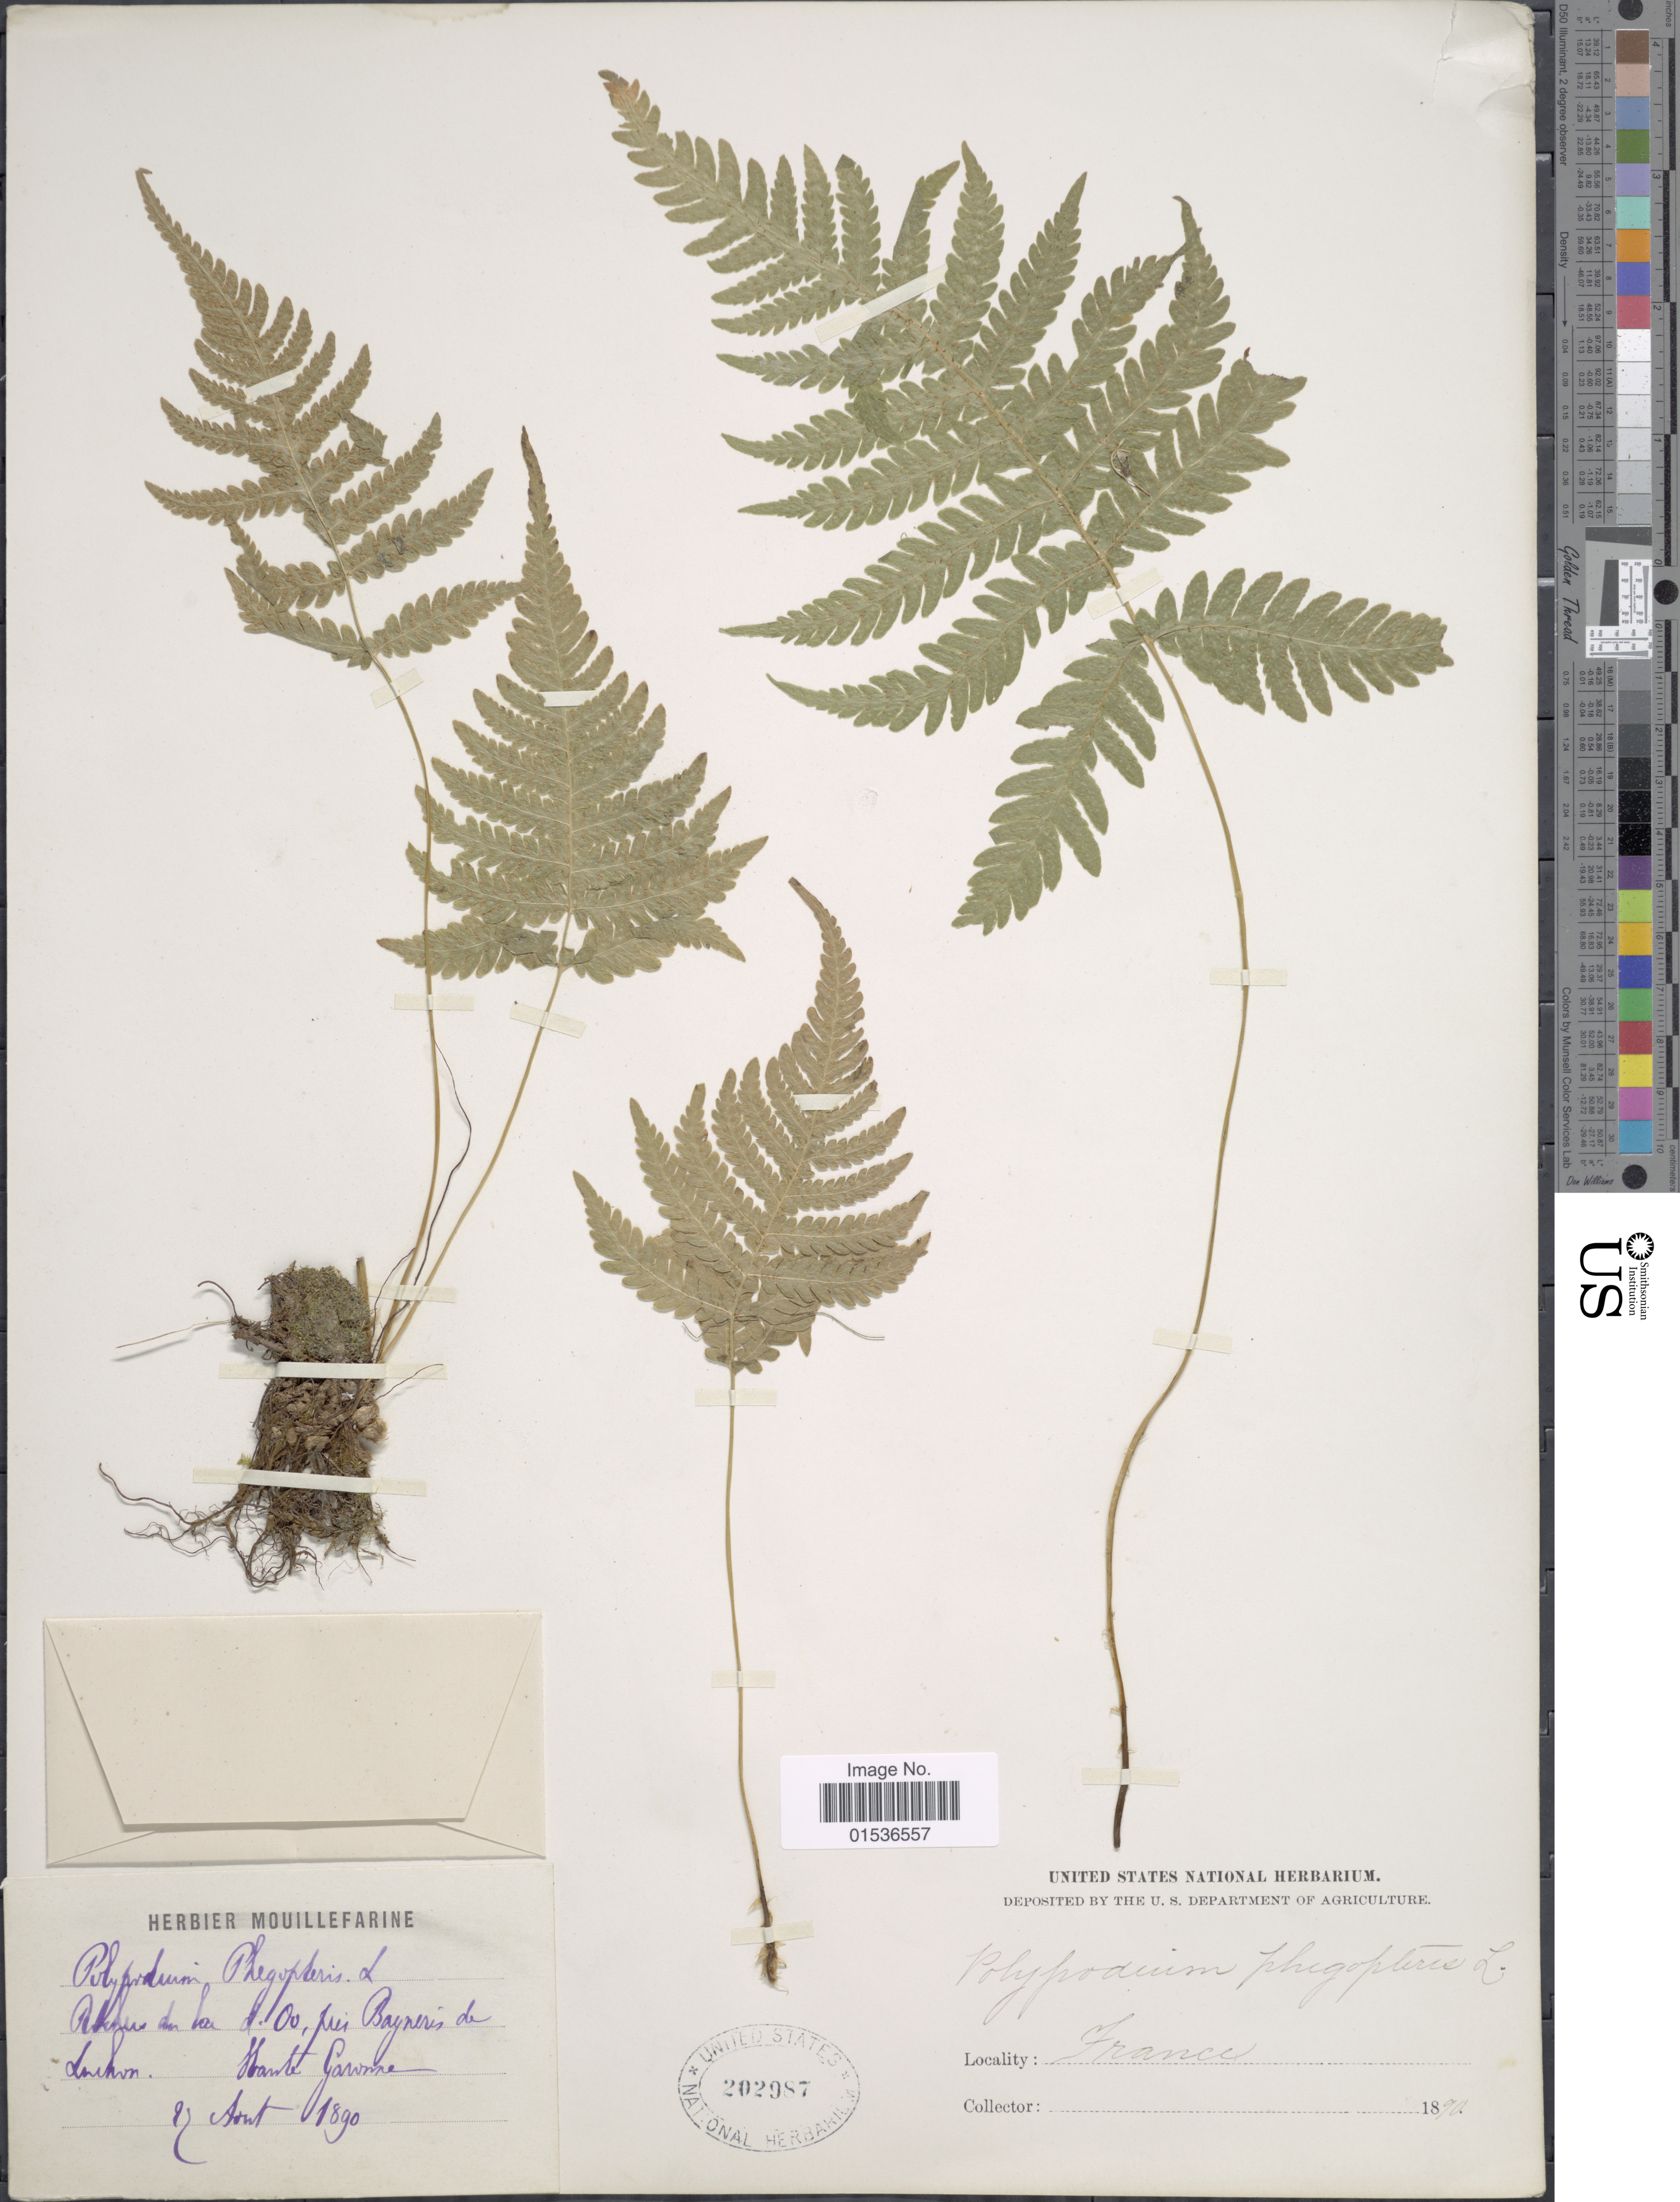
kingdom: Plantae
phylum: Tracheophyta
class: Polypodiopsida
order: Polypodiales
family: Thelypteridaceae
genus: Phegopteris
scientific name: Phegopteris connectilis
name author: (Michx.) Watt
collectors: ex herb. Mouillefarine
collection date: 1890-08-27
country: France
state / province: Occitanie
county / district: Haute Garonne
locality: Rochers du lac d'Oô, près Bagnères de Luchon.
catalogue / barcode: US 202987